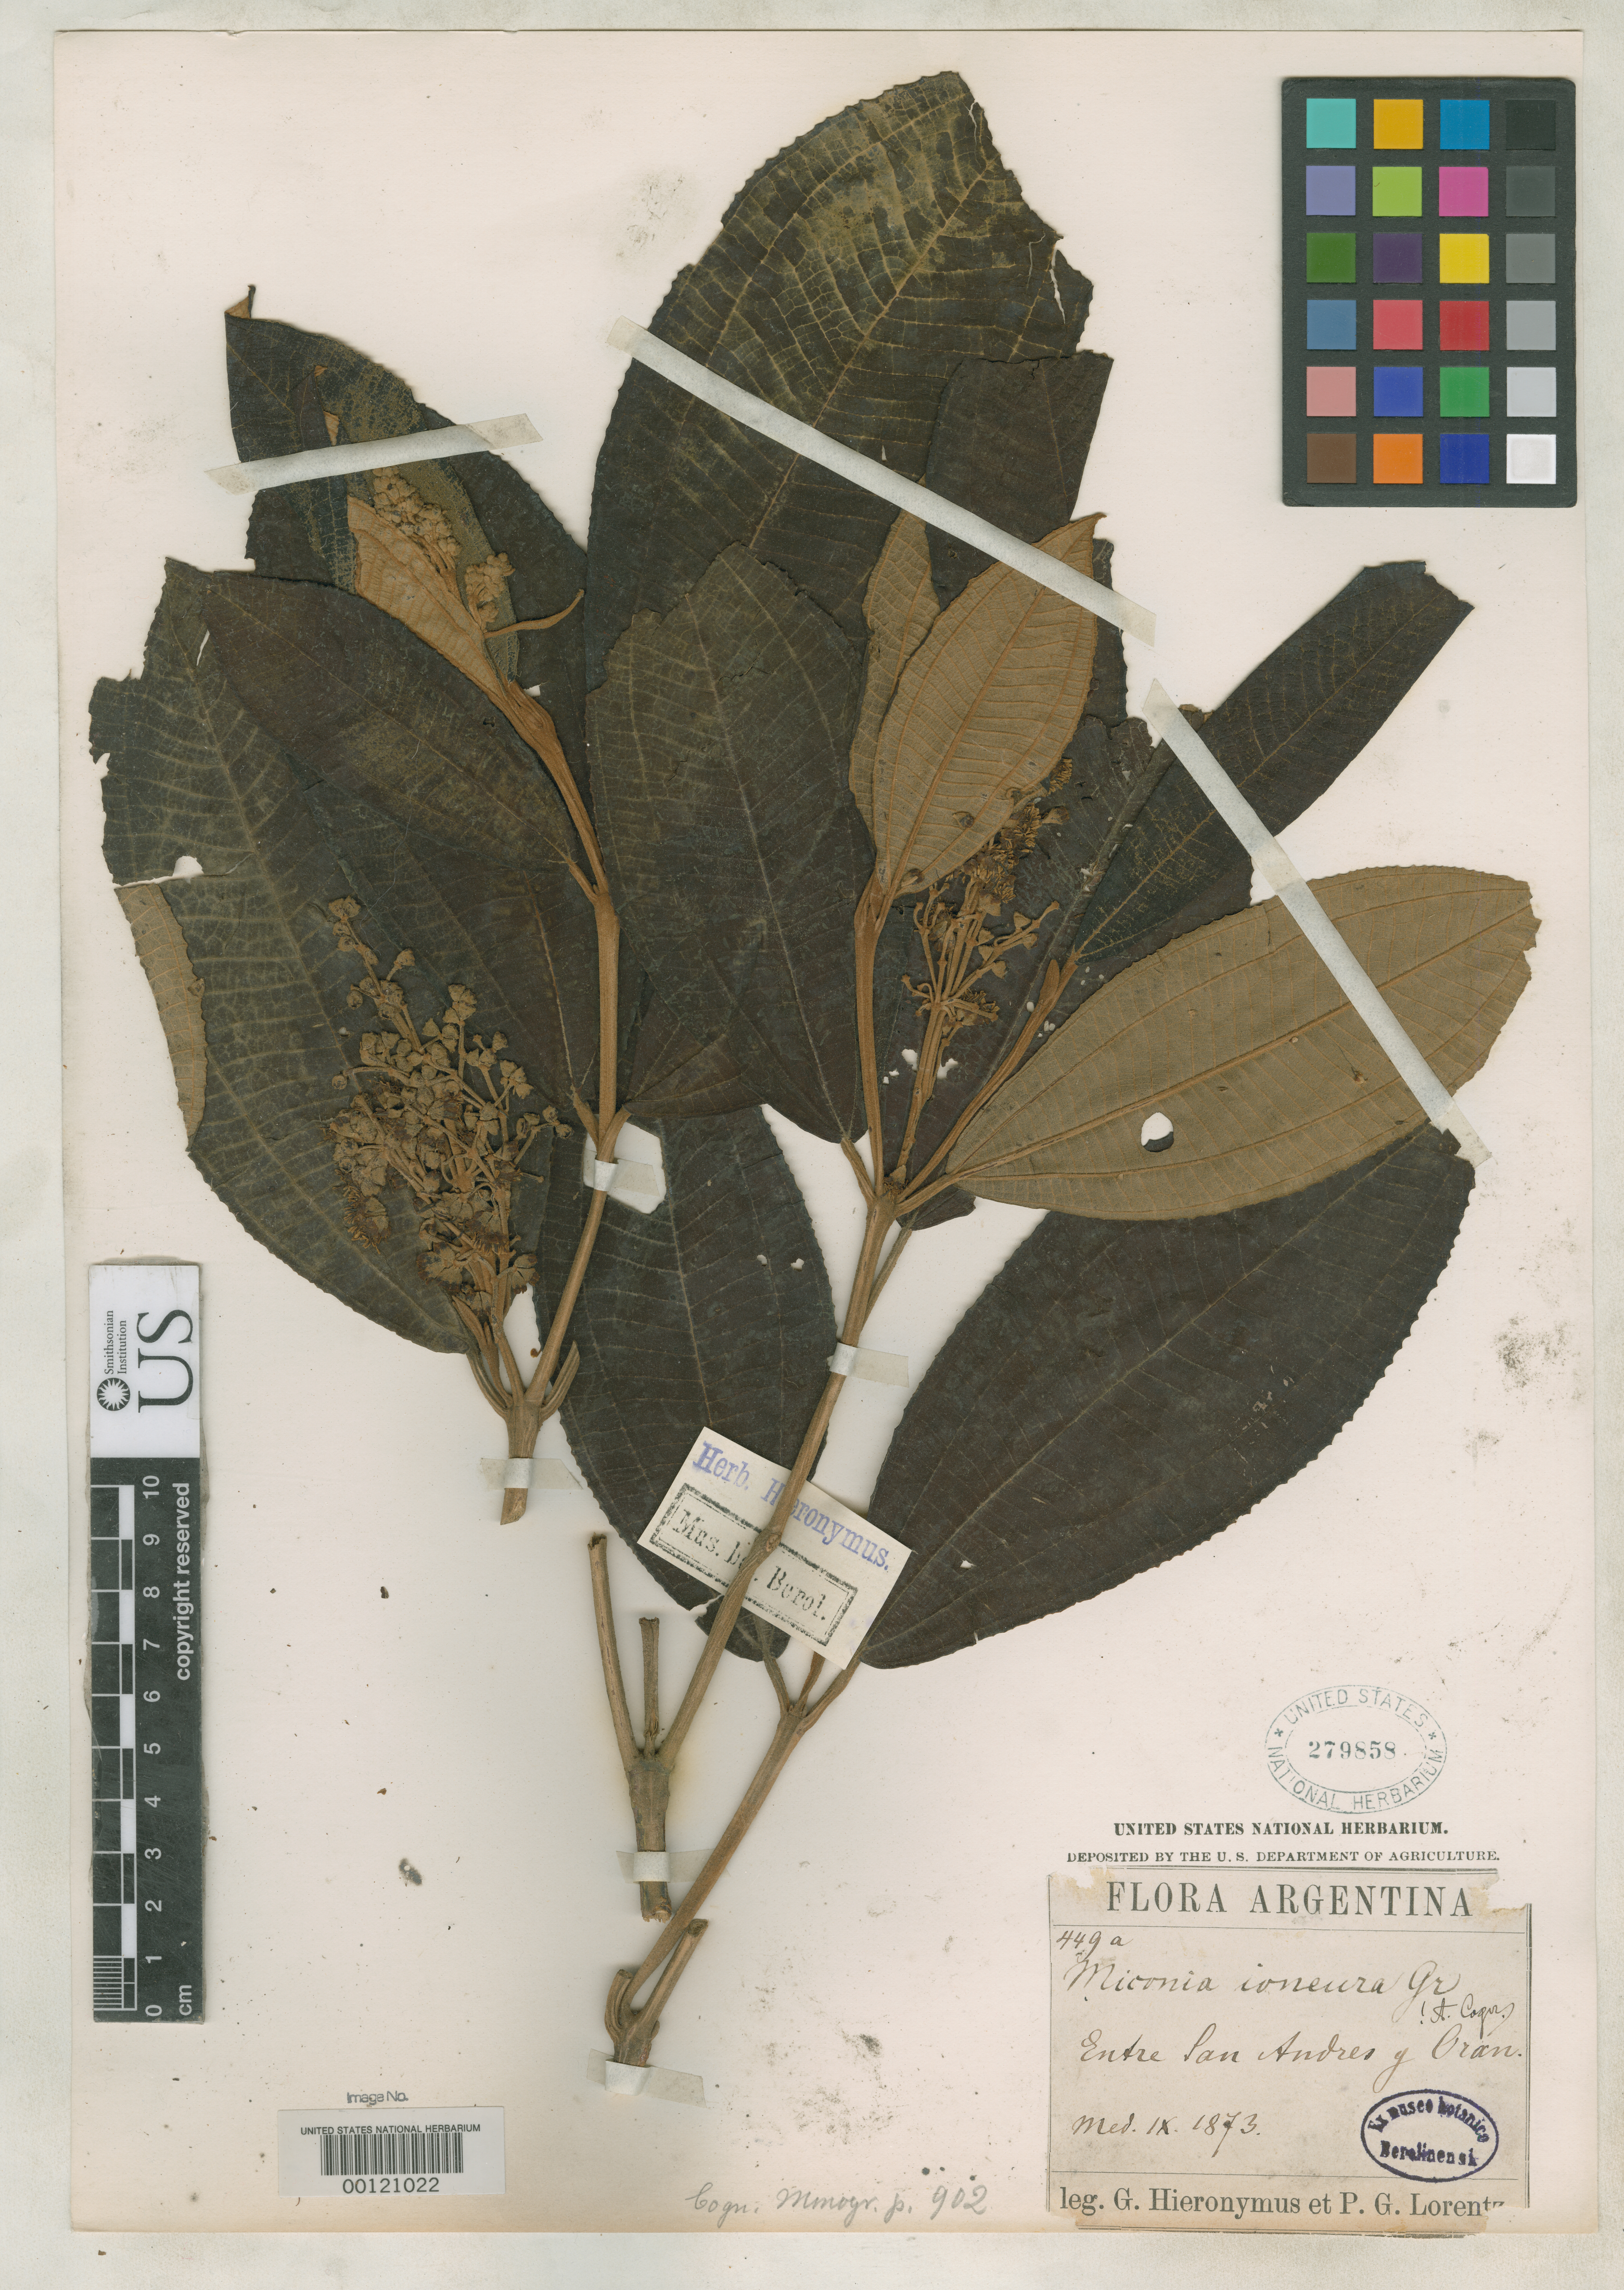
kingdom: Plantae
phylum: Tracheophyta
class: Magnoliopsida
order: Myrtales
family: Melastomataceae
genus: Miconia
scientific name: Miconia ioneura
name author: Griseb.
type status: Type Fragment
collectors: G. H. Hieronymus & P. G. Lorentz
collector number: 449 a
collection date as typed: Sep 1873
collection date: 1873-09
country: Argentina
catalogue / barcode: US 279858